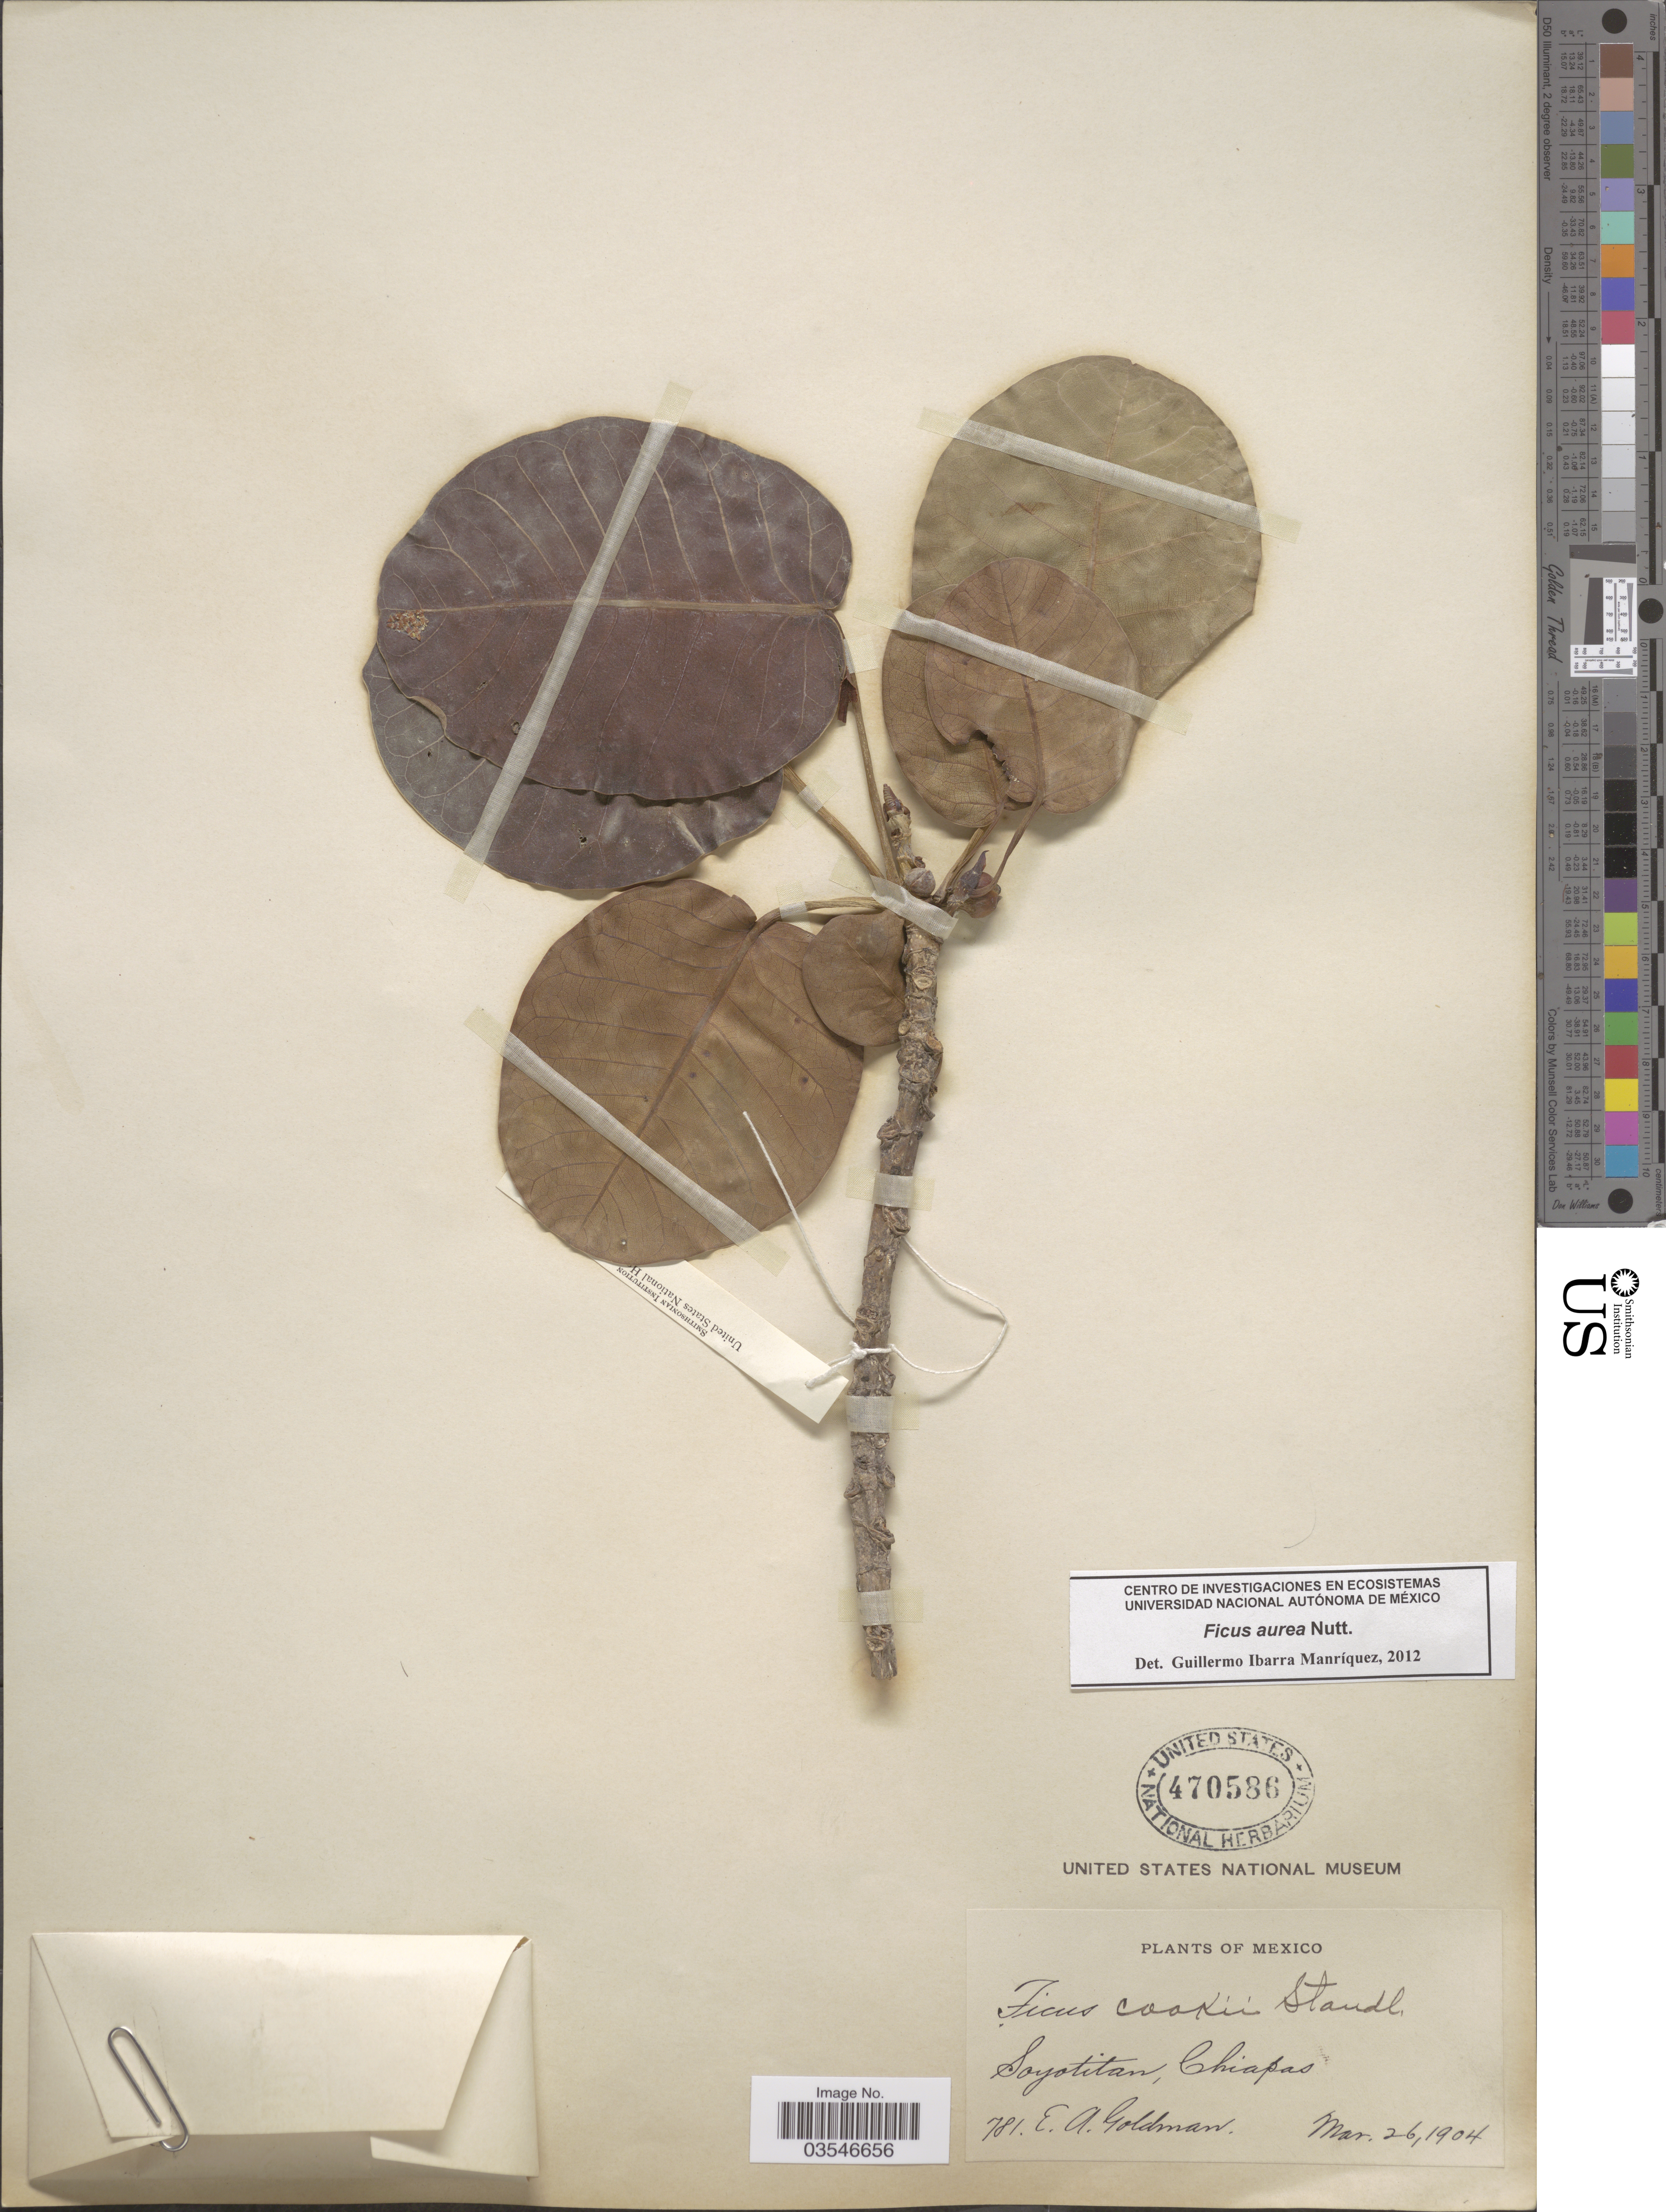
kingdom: Plantae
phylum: Tracheophyta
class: Magnoliopsida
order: Rosales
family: Moraceae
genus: Ficus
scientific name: Ficus aurea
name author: Nutt.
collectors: E. A. Goldman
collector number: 781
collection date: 1904-03-26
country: Mexico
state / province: Chiapas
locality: Soyotitan.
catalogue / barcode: US 470586